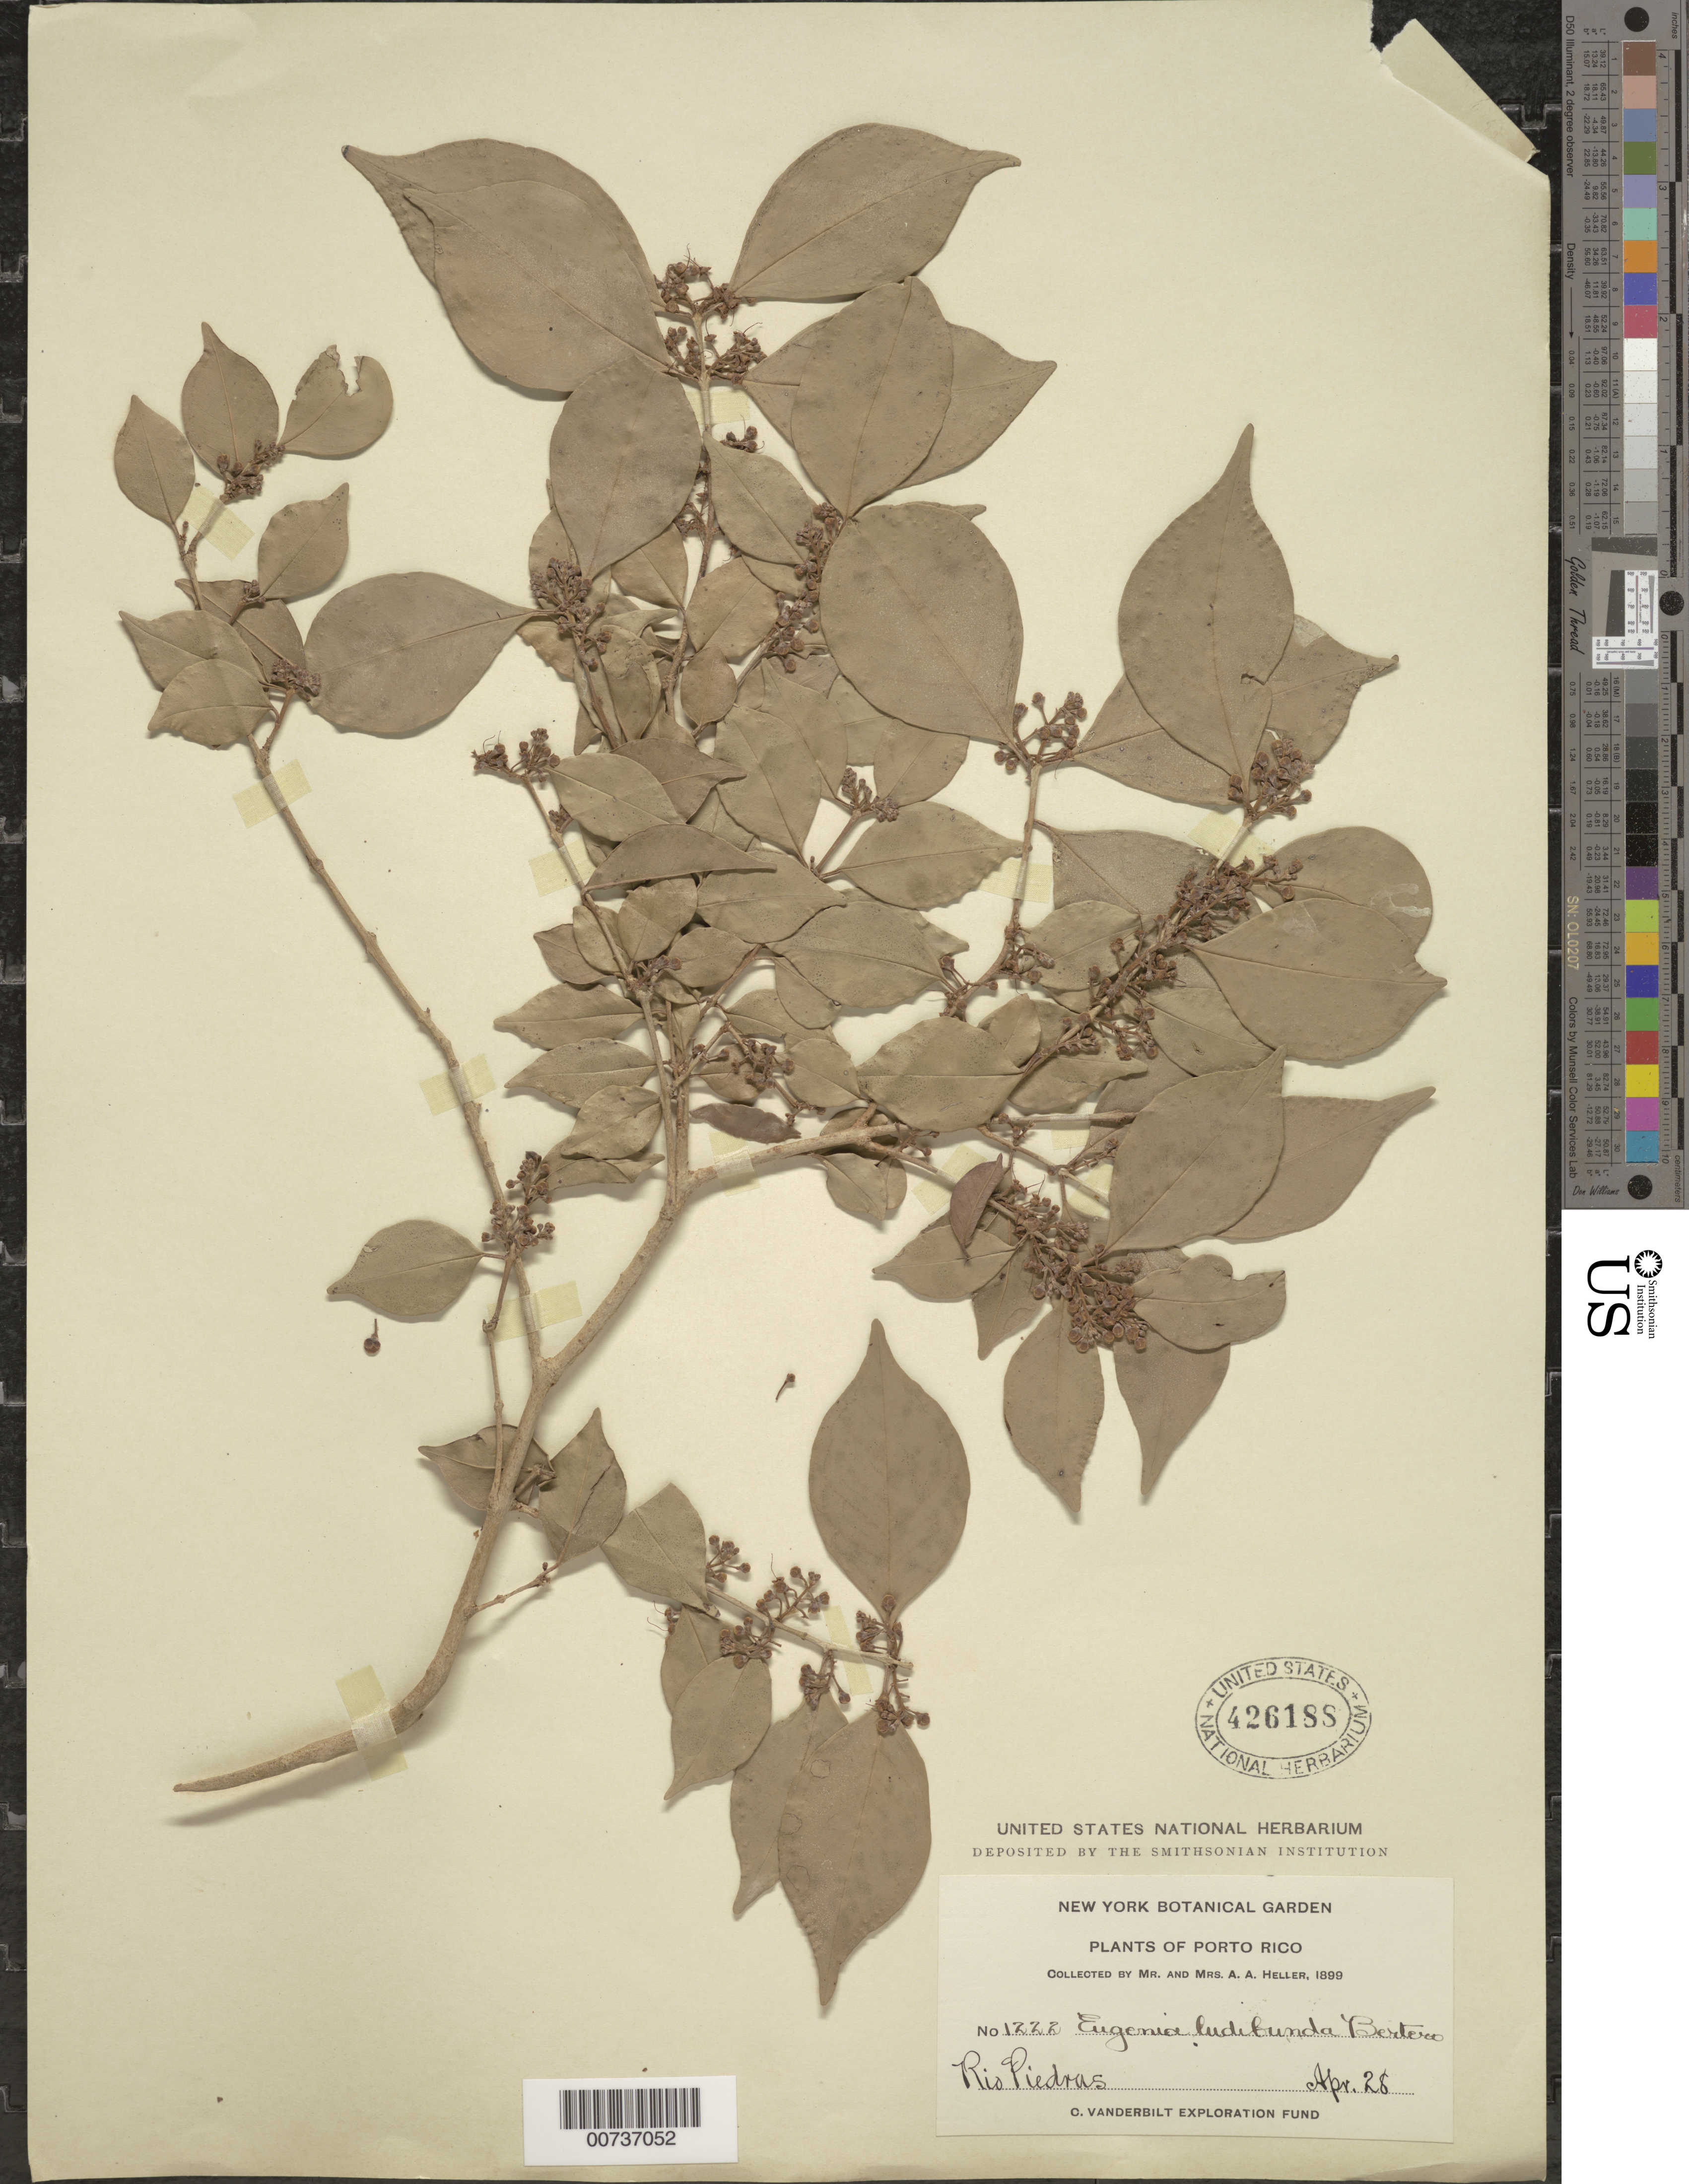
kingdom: Plantae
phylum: Tracheophyta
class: Magnoliopsida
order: Myrtales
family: Myrtaceae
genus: Eugenia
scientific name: Eugenia biflora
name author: (L.) DC.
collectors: A. A. Heller & E. G. Heller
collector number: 1222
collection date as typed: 28 Apr 1899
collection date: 1899-04-28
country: Puerto Rico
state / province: San Juan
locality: Rio Piedras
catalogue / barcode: US 426188